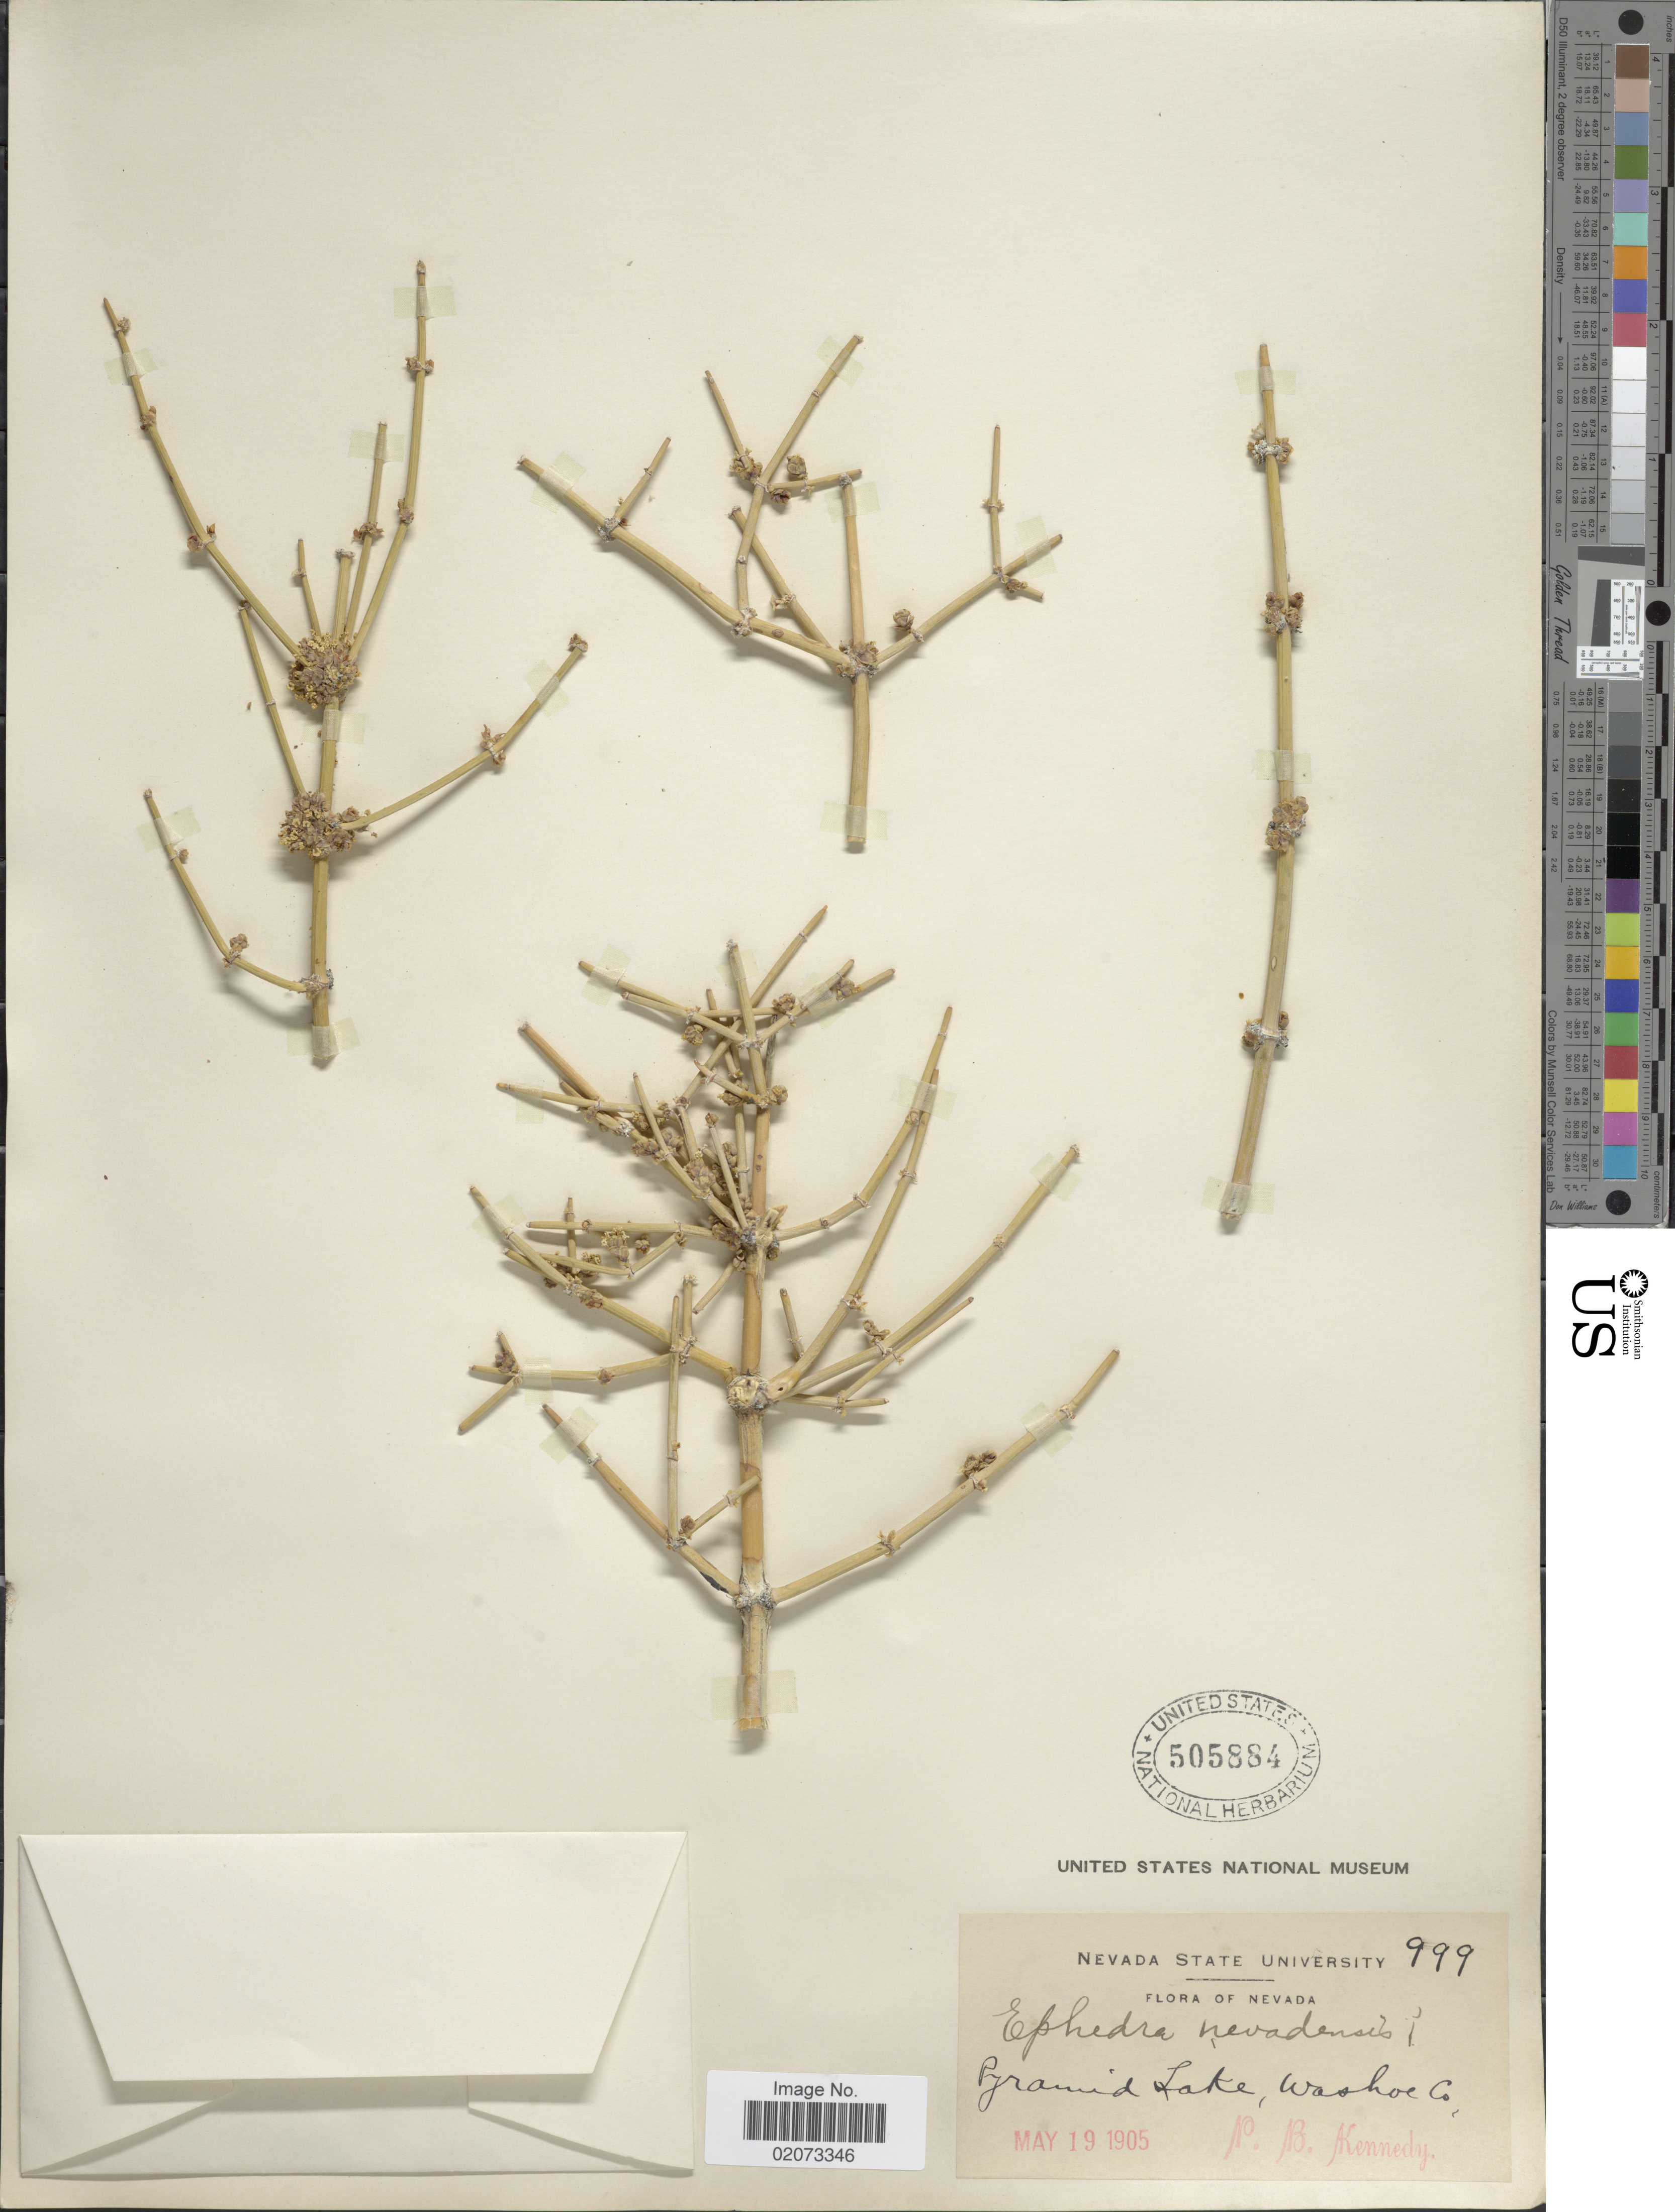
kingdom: Plantae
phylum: Tracheophyta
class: Gnetopsida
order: Ephedrales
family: Ephedraceae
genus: Ephedra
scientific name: Ephedra nevadensis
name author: S. Watson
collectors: P. B. Kennedy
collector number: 999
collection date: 1905-05-19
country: United States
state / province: Nevada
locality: Nevada , Pyramid Lake. Washoe Co.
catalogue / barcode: US 505884